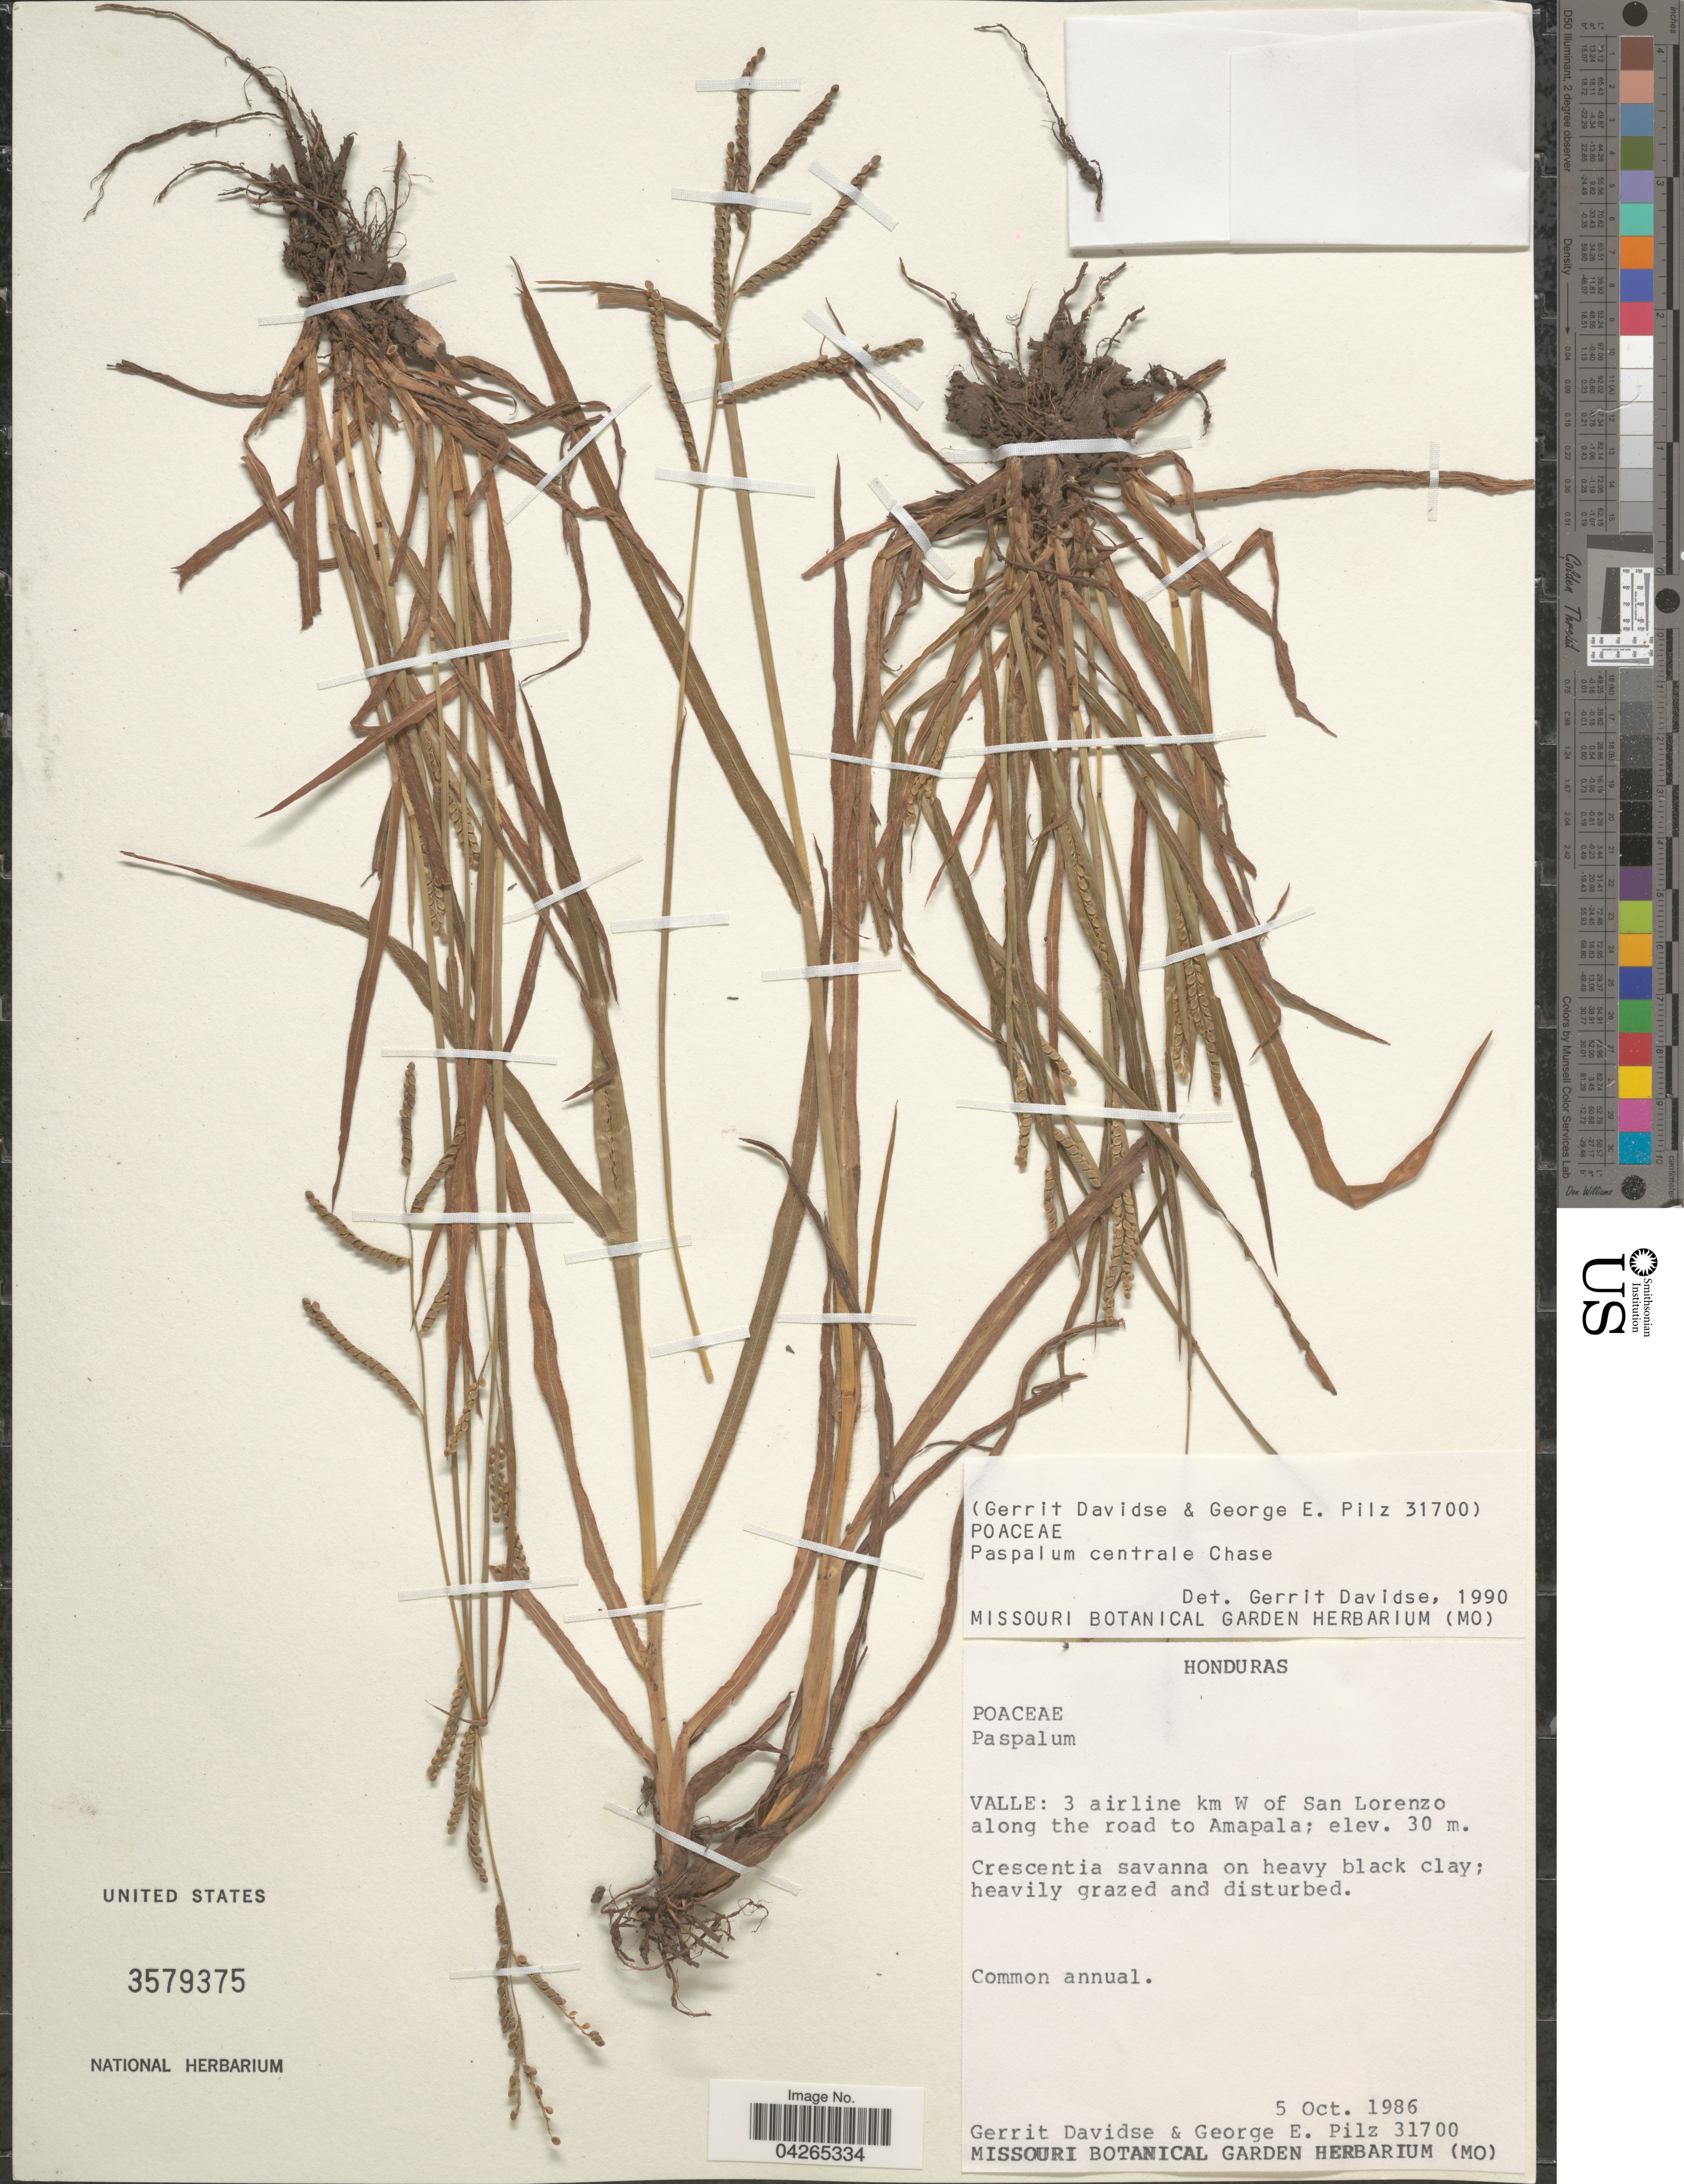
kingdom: Plantae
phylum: Tracheophyta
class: Liliopsida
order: Poales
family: Poaceae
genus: Paspalum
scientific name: Paspalum centrale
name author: Chase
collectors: G. Davidse & G. E. Pilz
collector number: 31700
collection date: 1986-10-05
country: Honduras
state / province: Valle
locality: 3 airline km W of San Lorenzo along the road to Amapala.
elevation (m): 30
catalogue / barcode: US 3579375